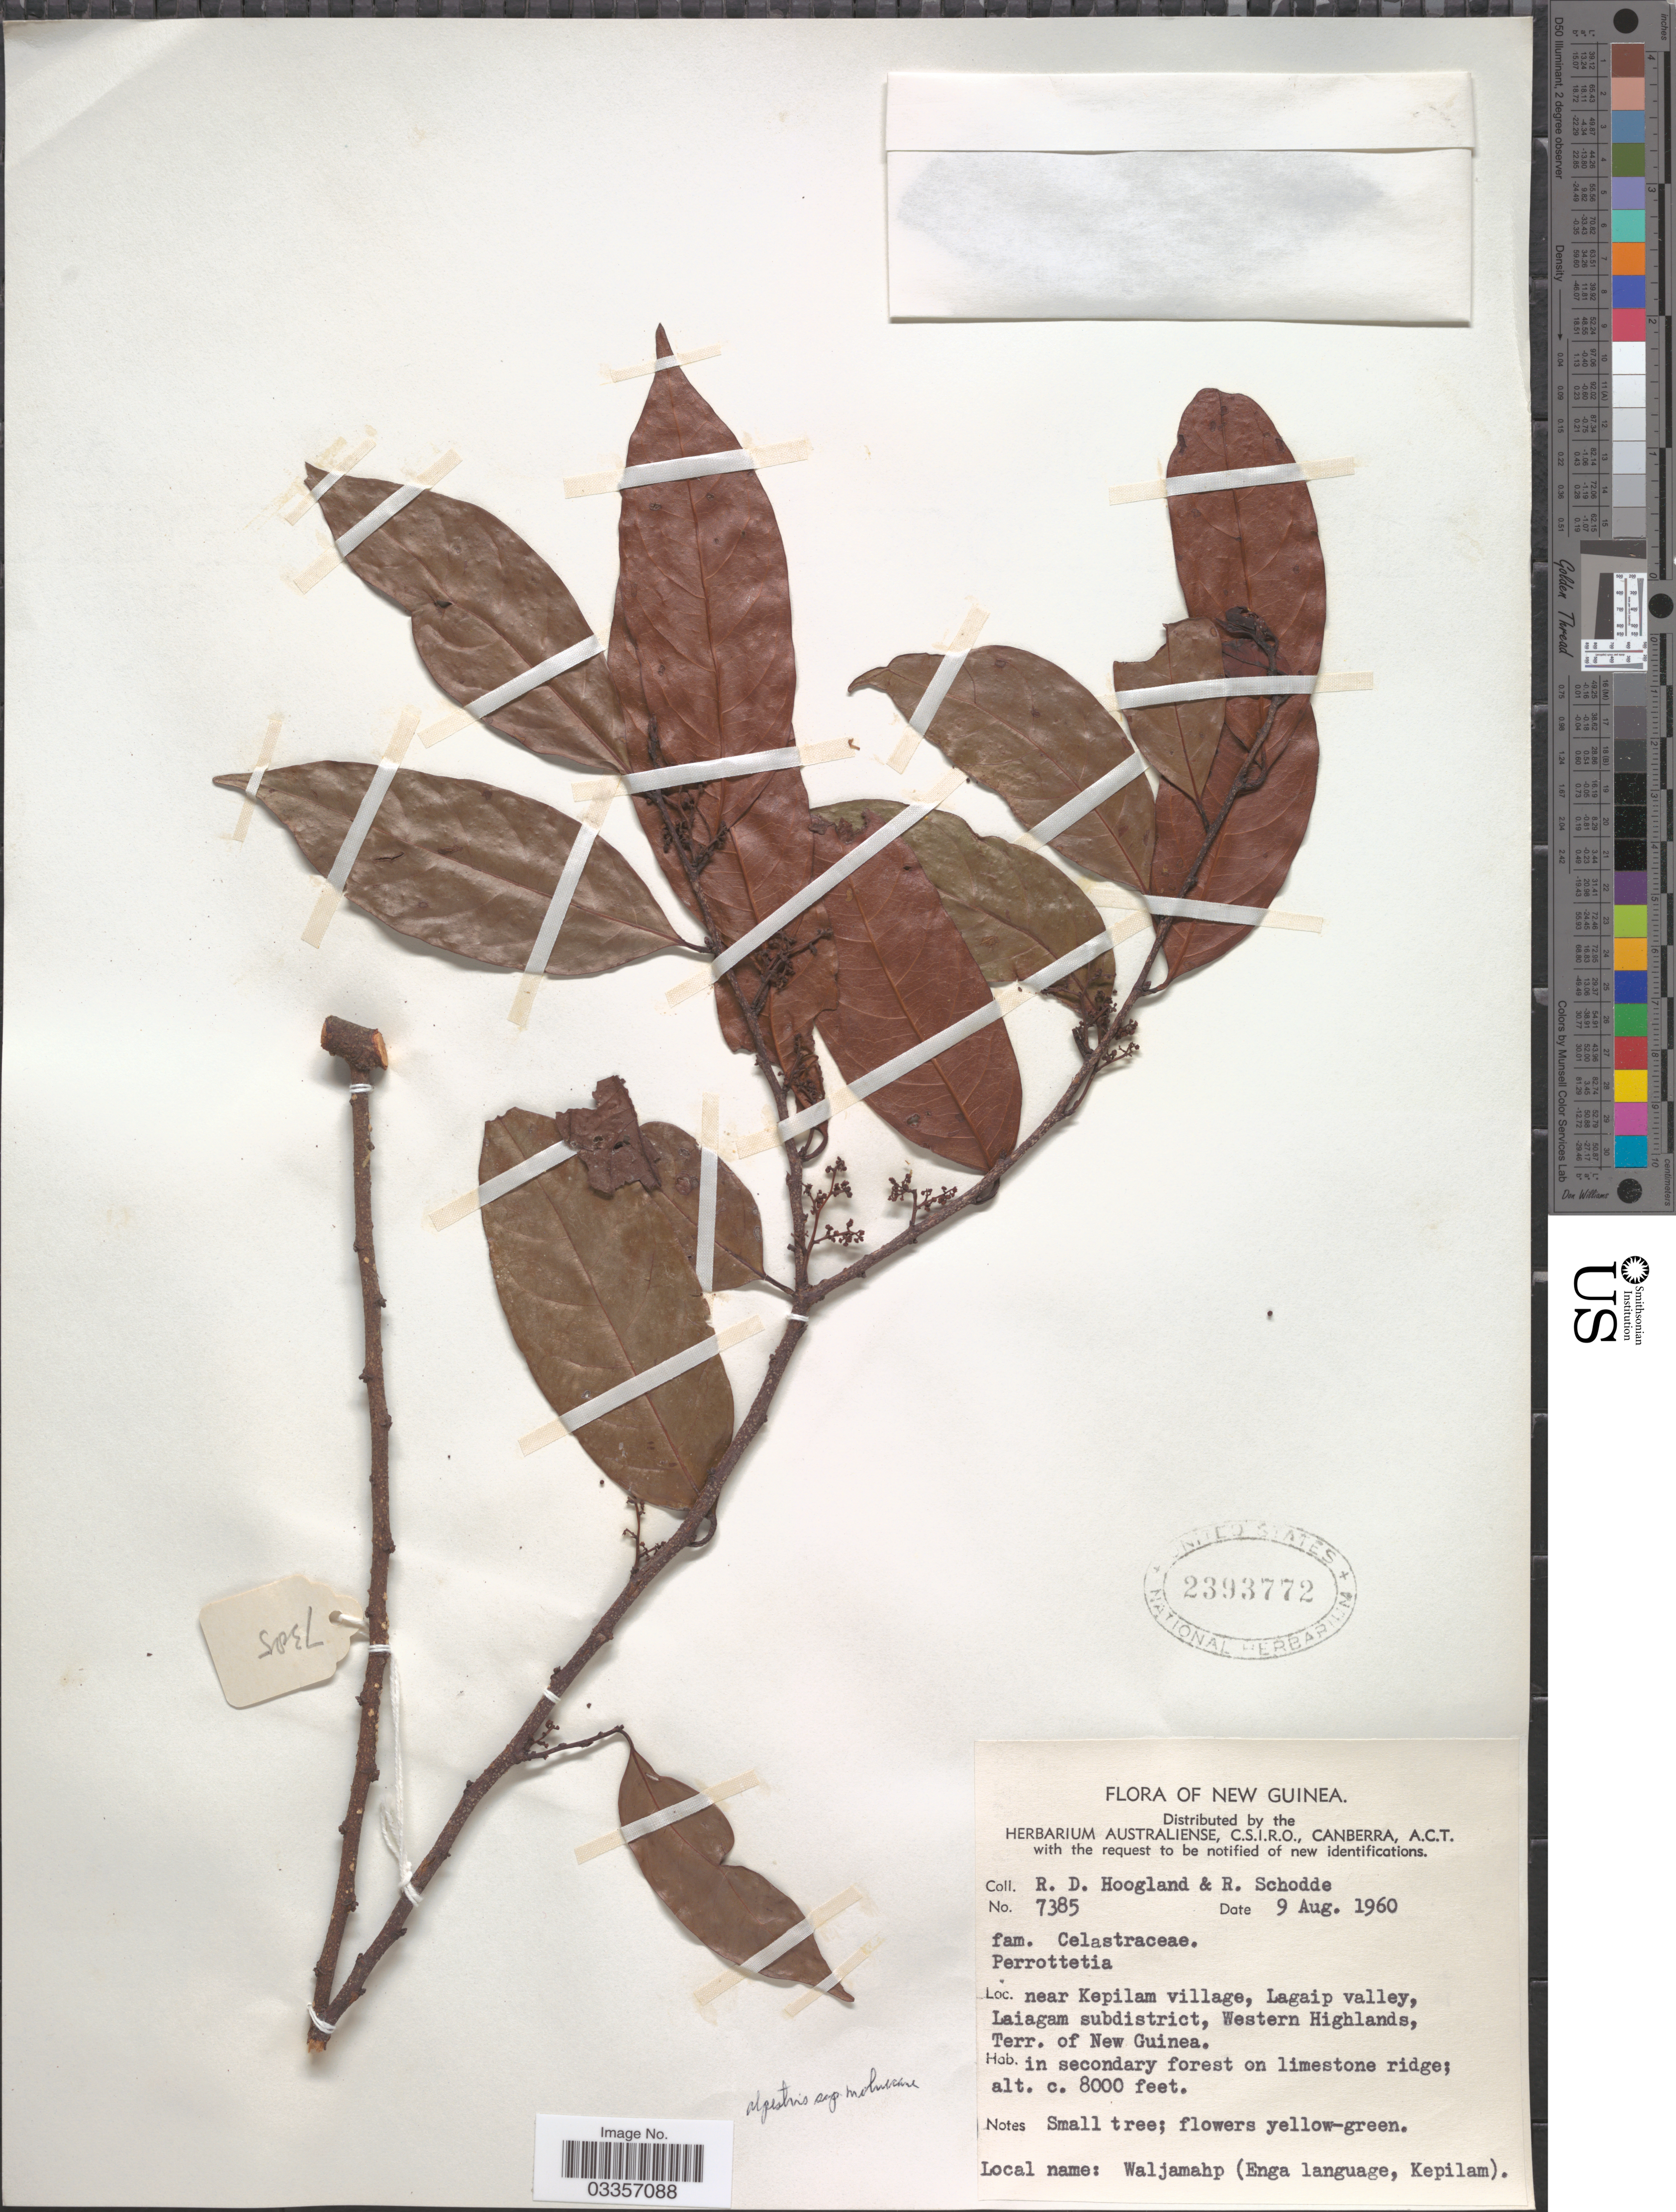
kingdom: Plantae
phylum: Tracheophyta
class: Magnoliopsida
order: Huerteales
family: Dipentodontaceae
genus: Perrottetia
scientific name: Perrottetia alpestris subsp. moluccana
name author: (Blume) Ding Hou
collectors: R. D. Hoogland & R. Schodde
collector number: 7385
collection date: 1960-08-09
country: Papua New Guinea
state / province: Western Highlands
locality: New Guinea, near Kepilam village, Lagaip valley, Laiagam subdistrict, Western Highlands, Terr. of New Guinea.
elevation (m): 2438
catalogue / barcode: US 2393772